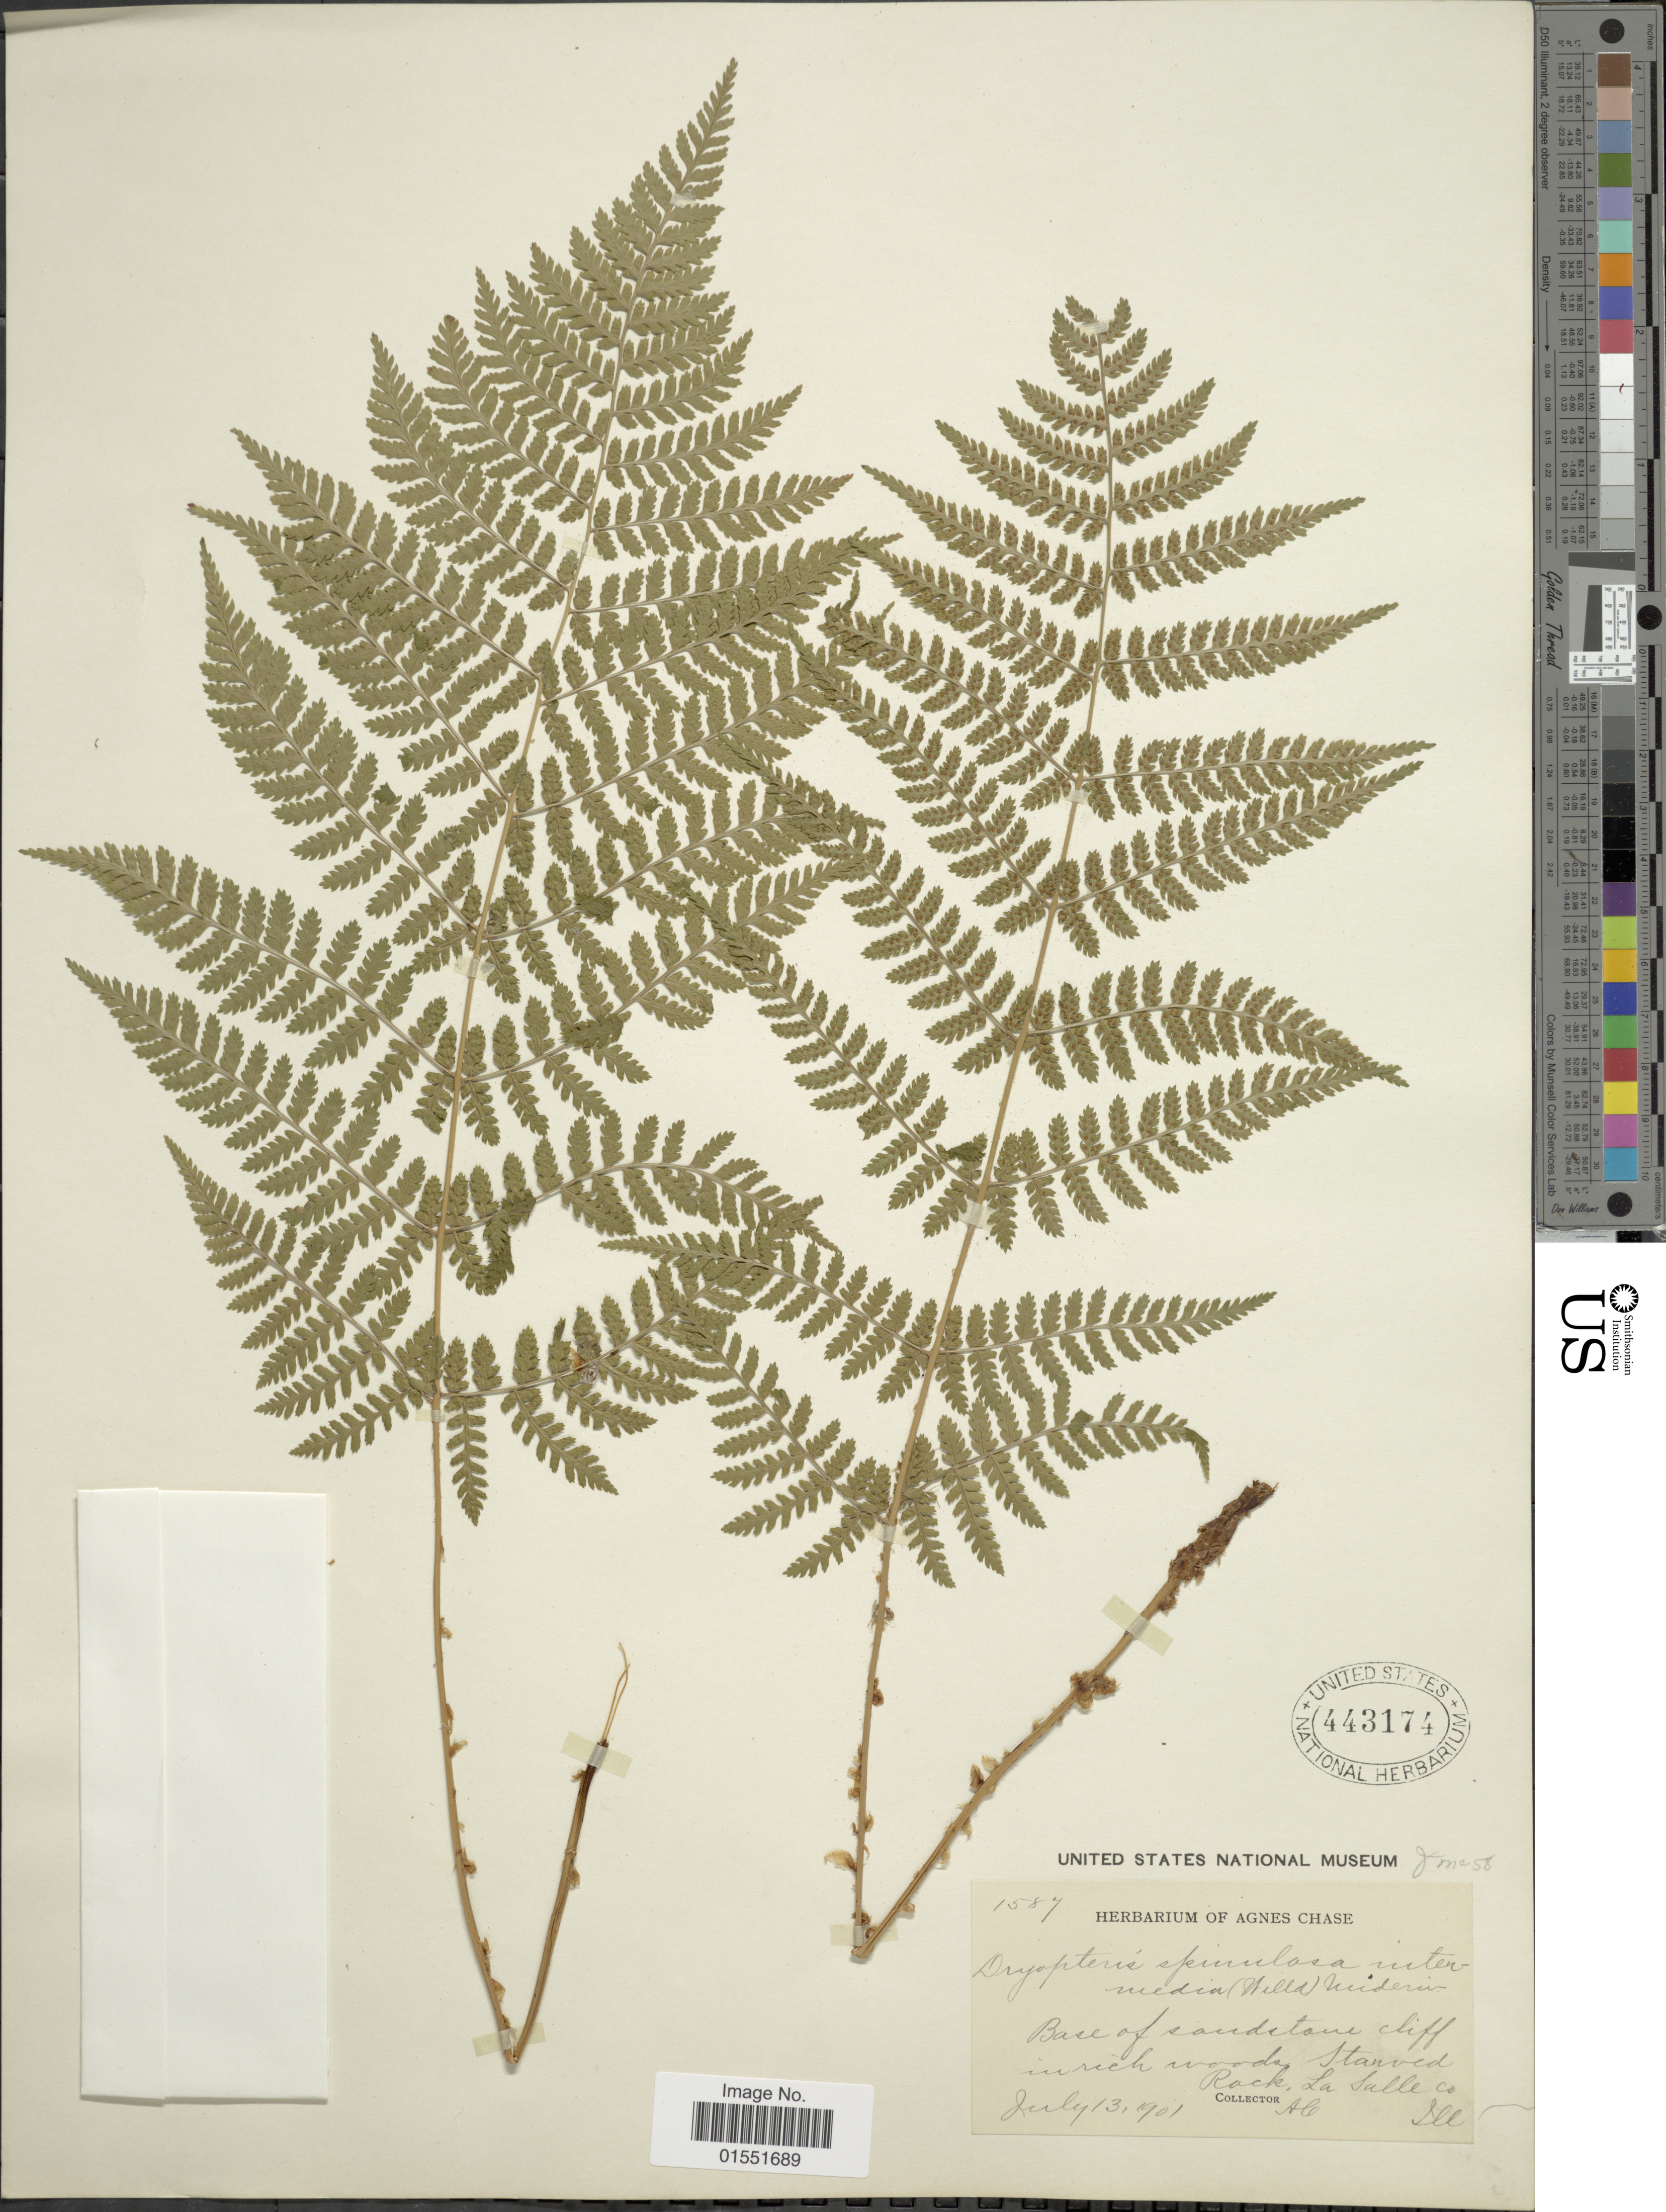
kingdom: Plantae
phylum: Tracheophyta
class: Polypodiopsida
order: Polypodiales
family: Dryopteridaceae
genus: Dryopteris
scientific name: Dryopteris intermedia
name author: (Muhl.) A. Gray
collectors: A. Chase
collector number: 1587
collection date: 1901-07-13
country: United States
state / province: Illinois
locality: Starved Rock, La Salle Co.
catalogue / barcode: US 443174